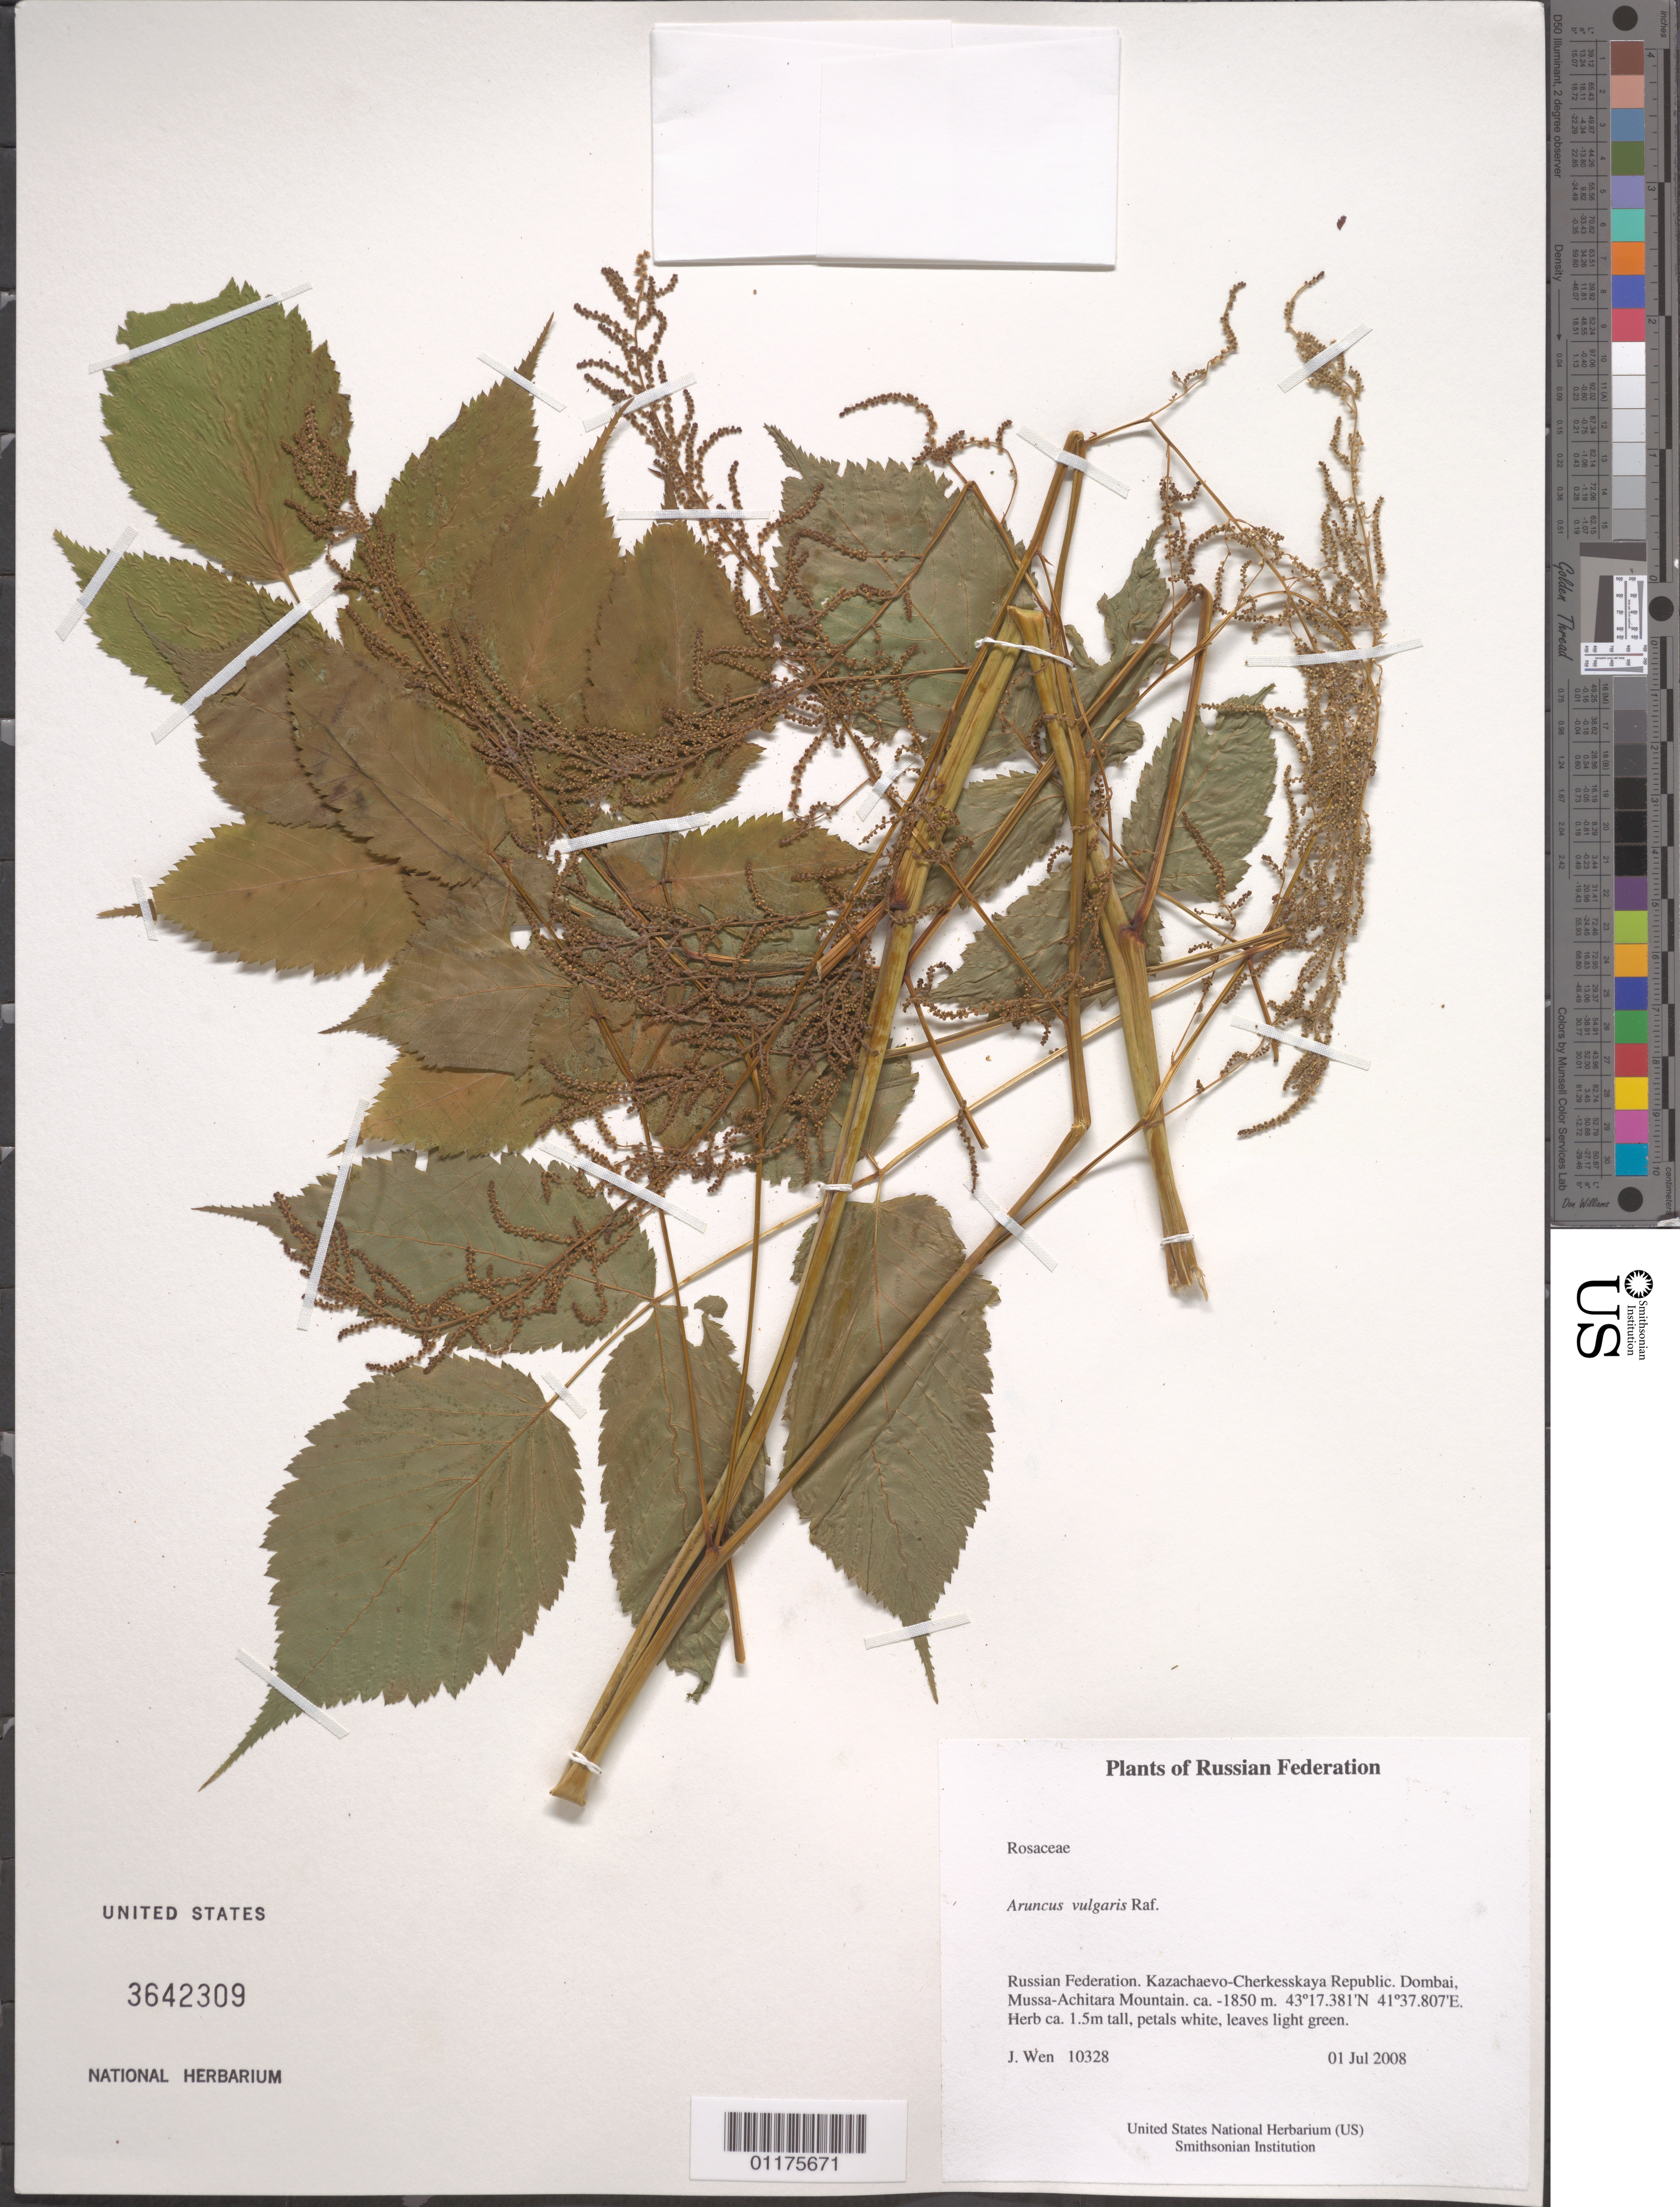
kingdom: Plantae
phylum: Tracheophyta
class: Magnoliopsida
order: Rosales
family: Rosaceae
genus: Aruncus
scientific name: Aruncus vulgaris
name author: (Maxim.) Raf. ex H. Hara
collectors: J. Wen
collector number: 10328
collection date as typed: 01 Jul 2008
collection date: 2008-07-01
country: Russian Federation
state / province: Karachay-Cherkess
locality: Dombai, Mussa-Achitara Mountain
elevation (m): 1850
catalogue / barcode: US 3642309